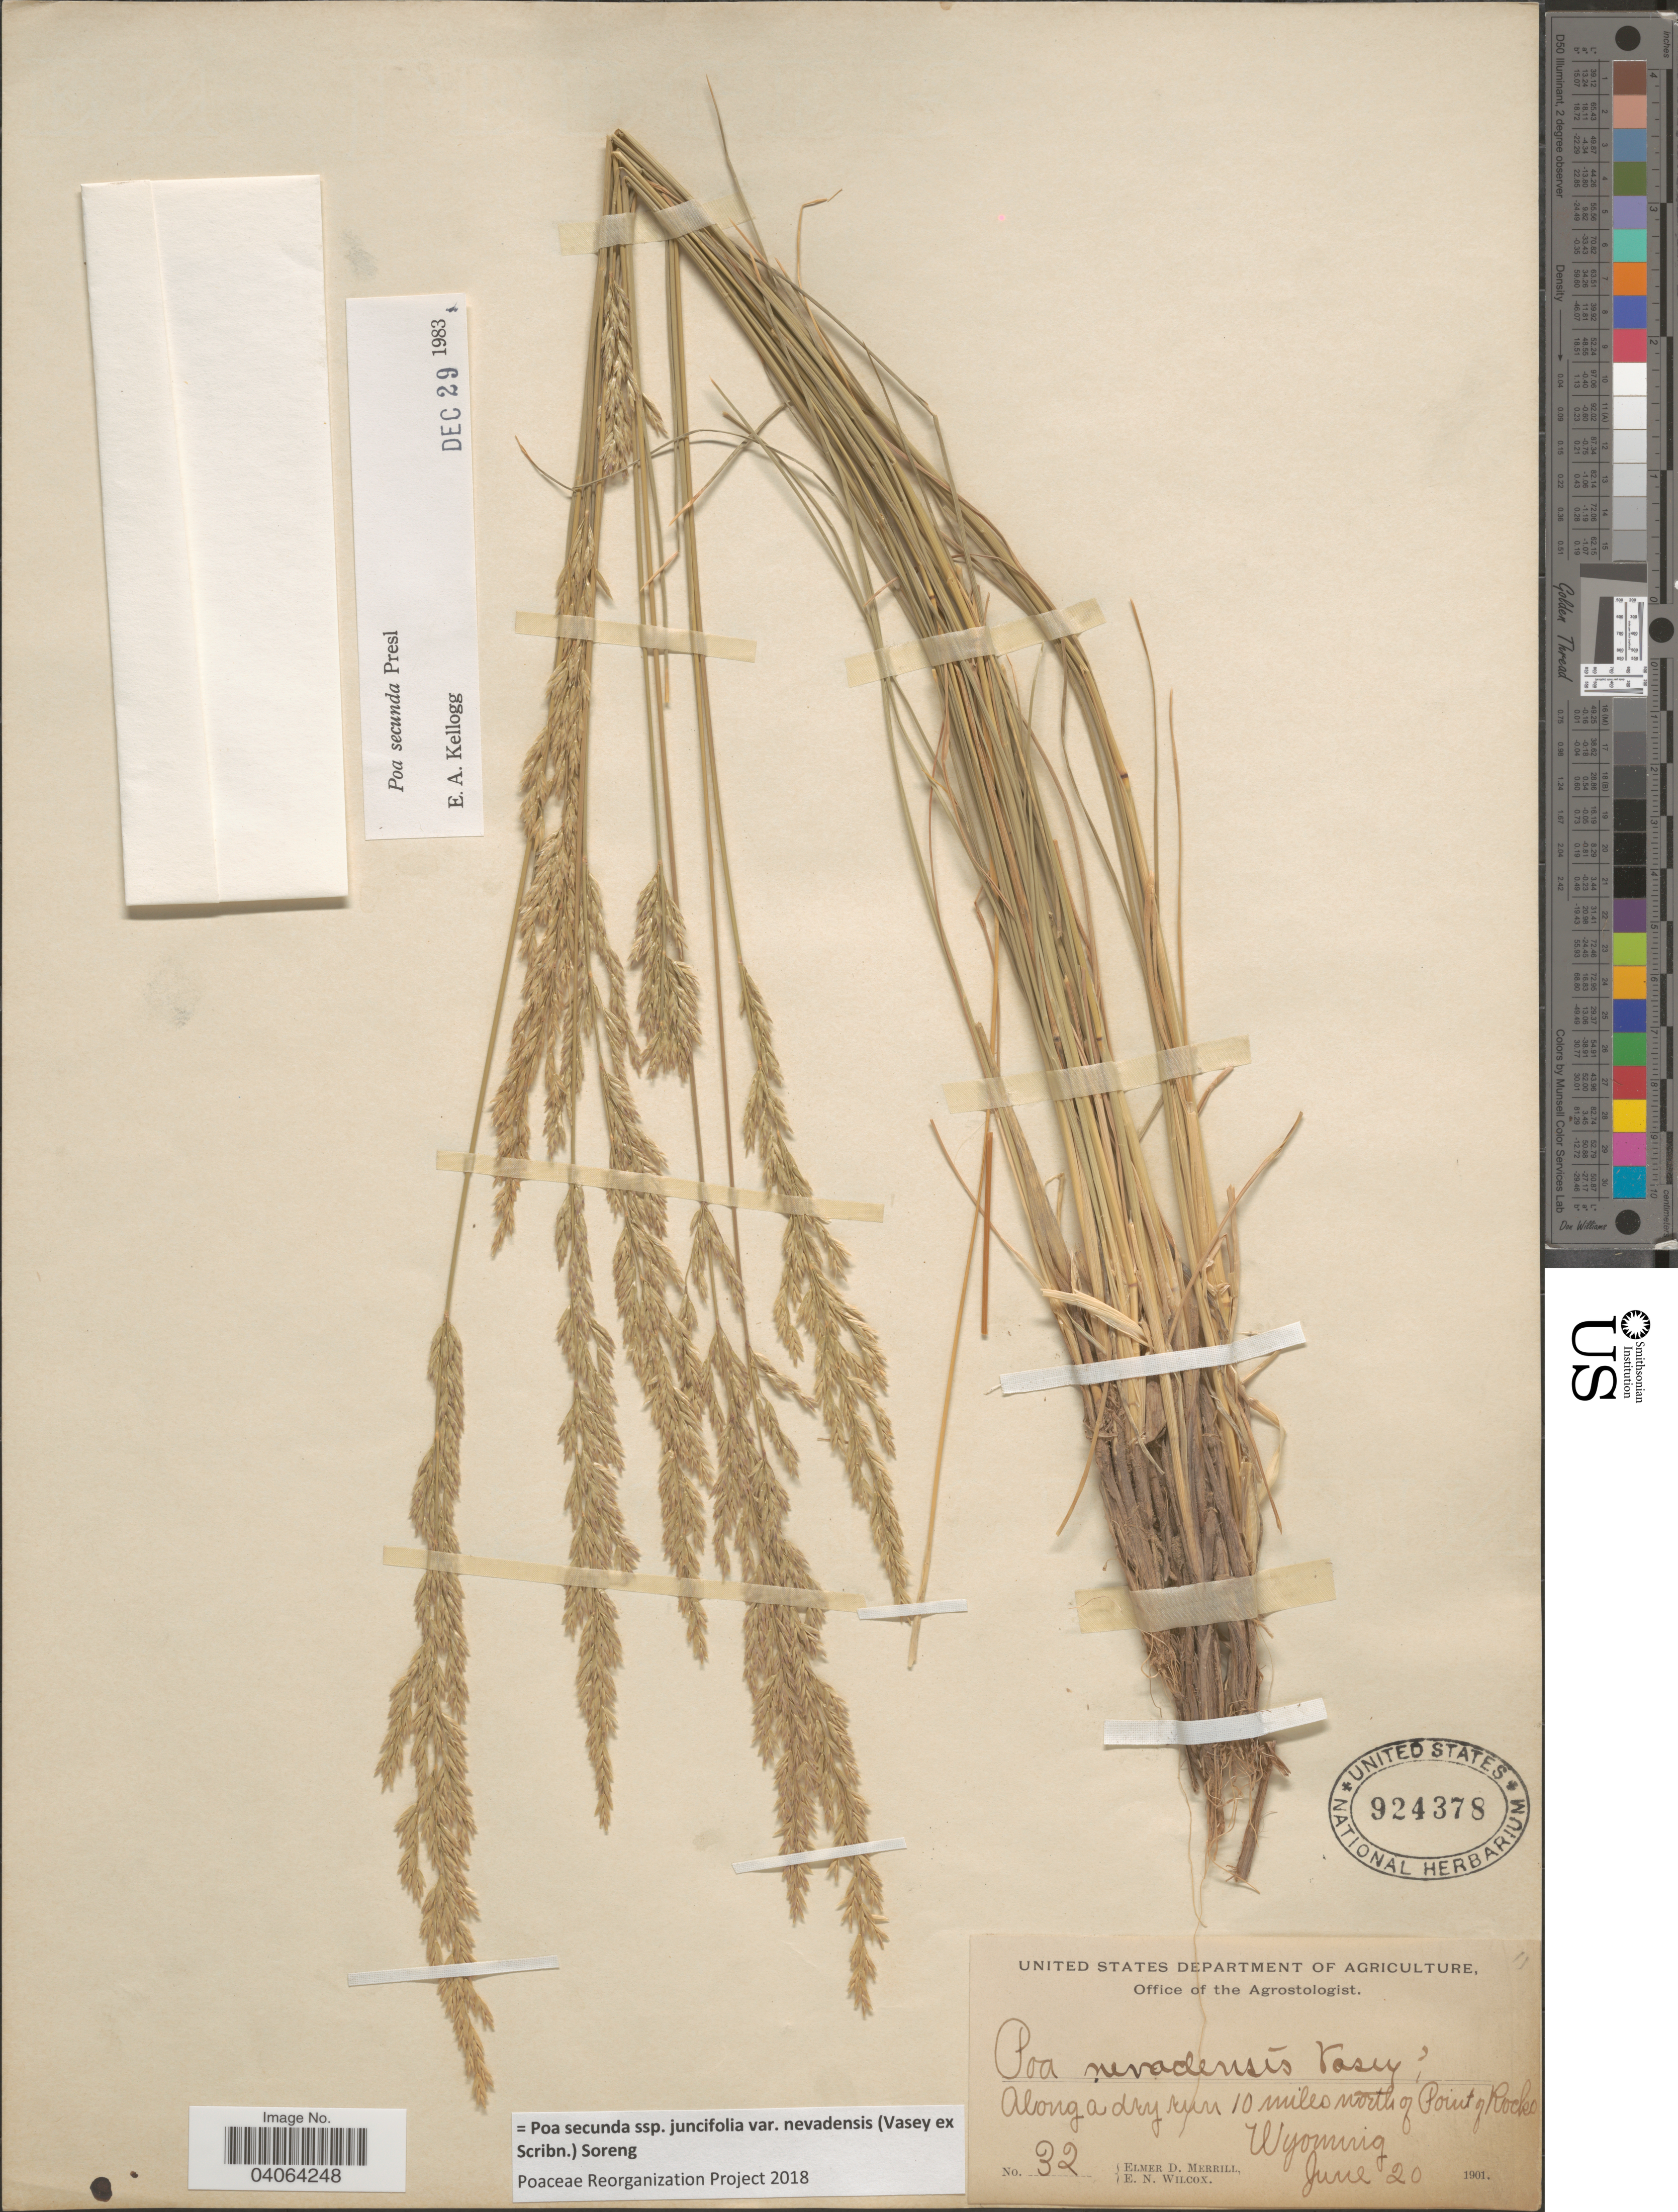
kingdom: Plantae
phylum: Tracheophyta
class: Liliopsida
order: Poales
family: Poaceae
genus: Poa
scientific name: Poa secunda subsp. juncifolia var. nevadensis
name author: (Vasey ex Scribn.) Soreng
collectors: E. D. Merrill & E. Wilcox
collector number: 32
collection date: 1901-06-20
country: United States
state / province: Wyoming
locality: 10 miles north of Point of Rocks.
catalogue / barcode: US 924378